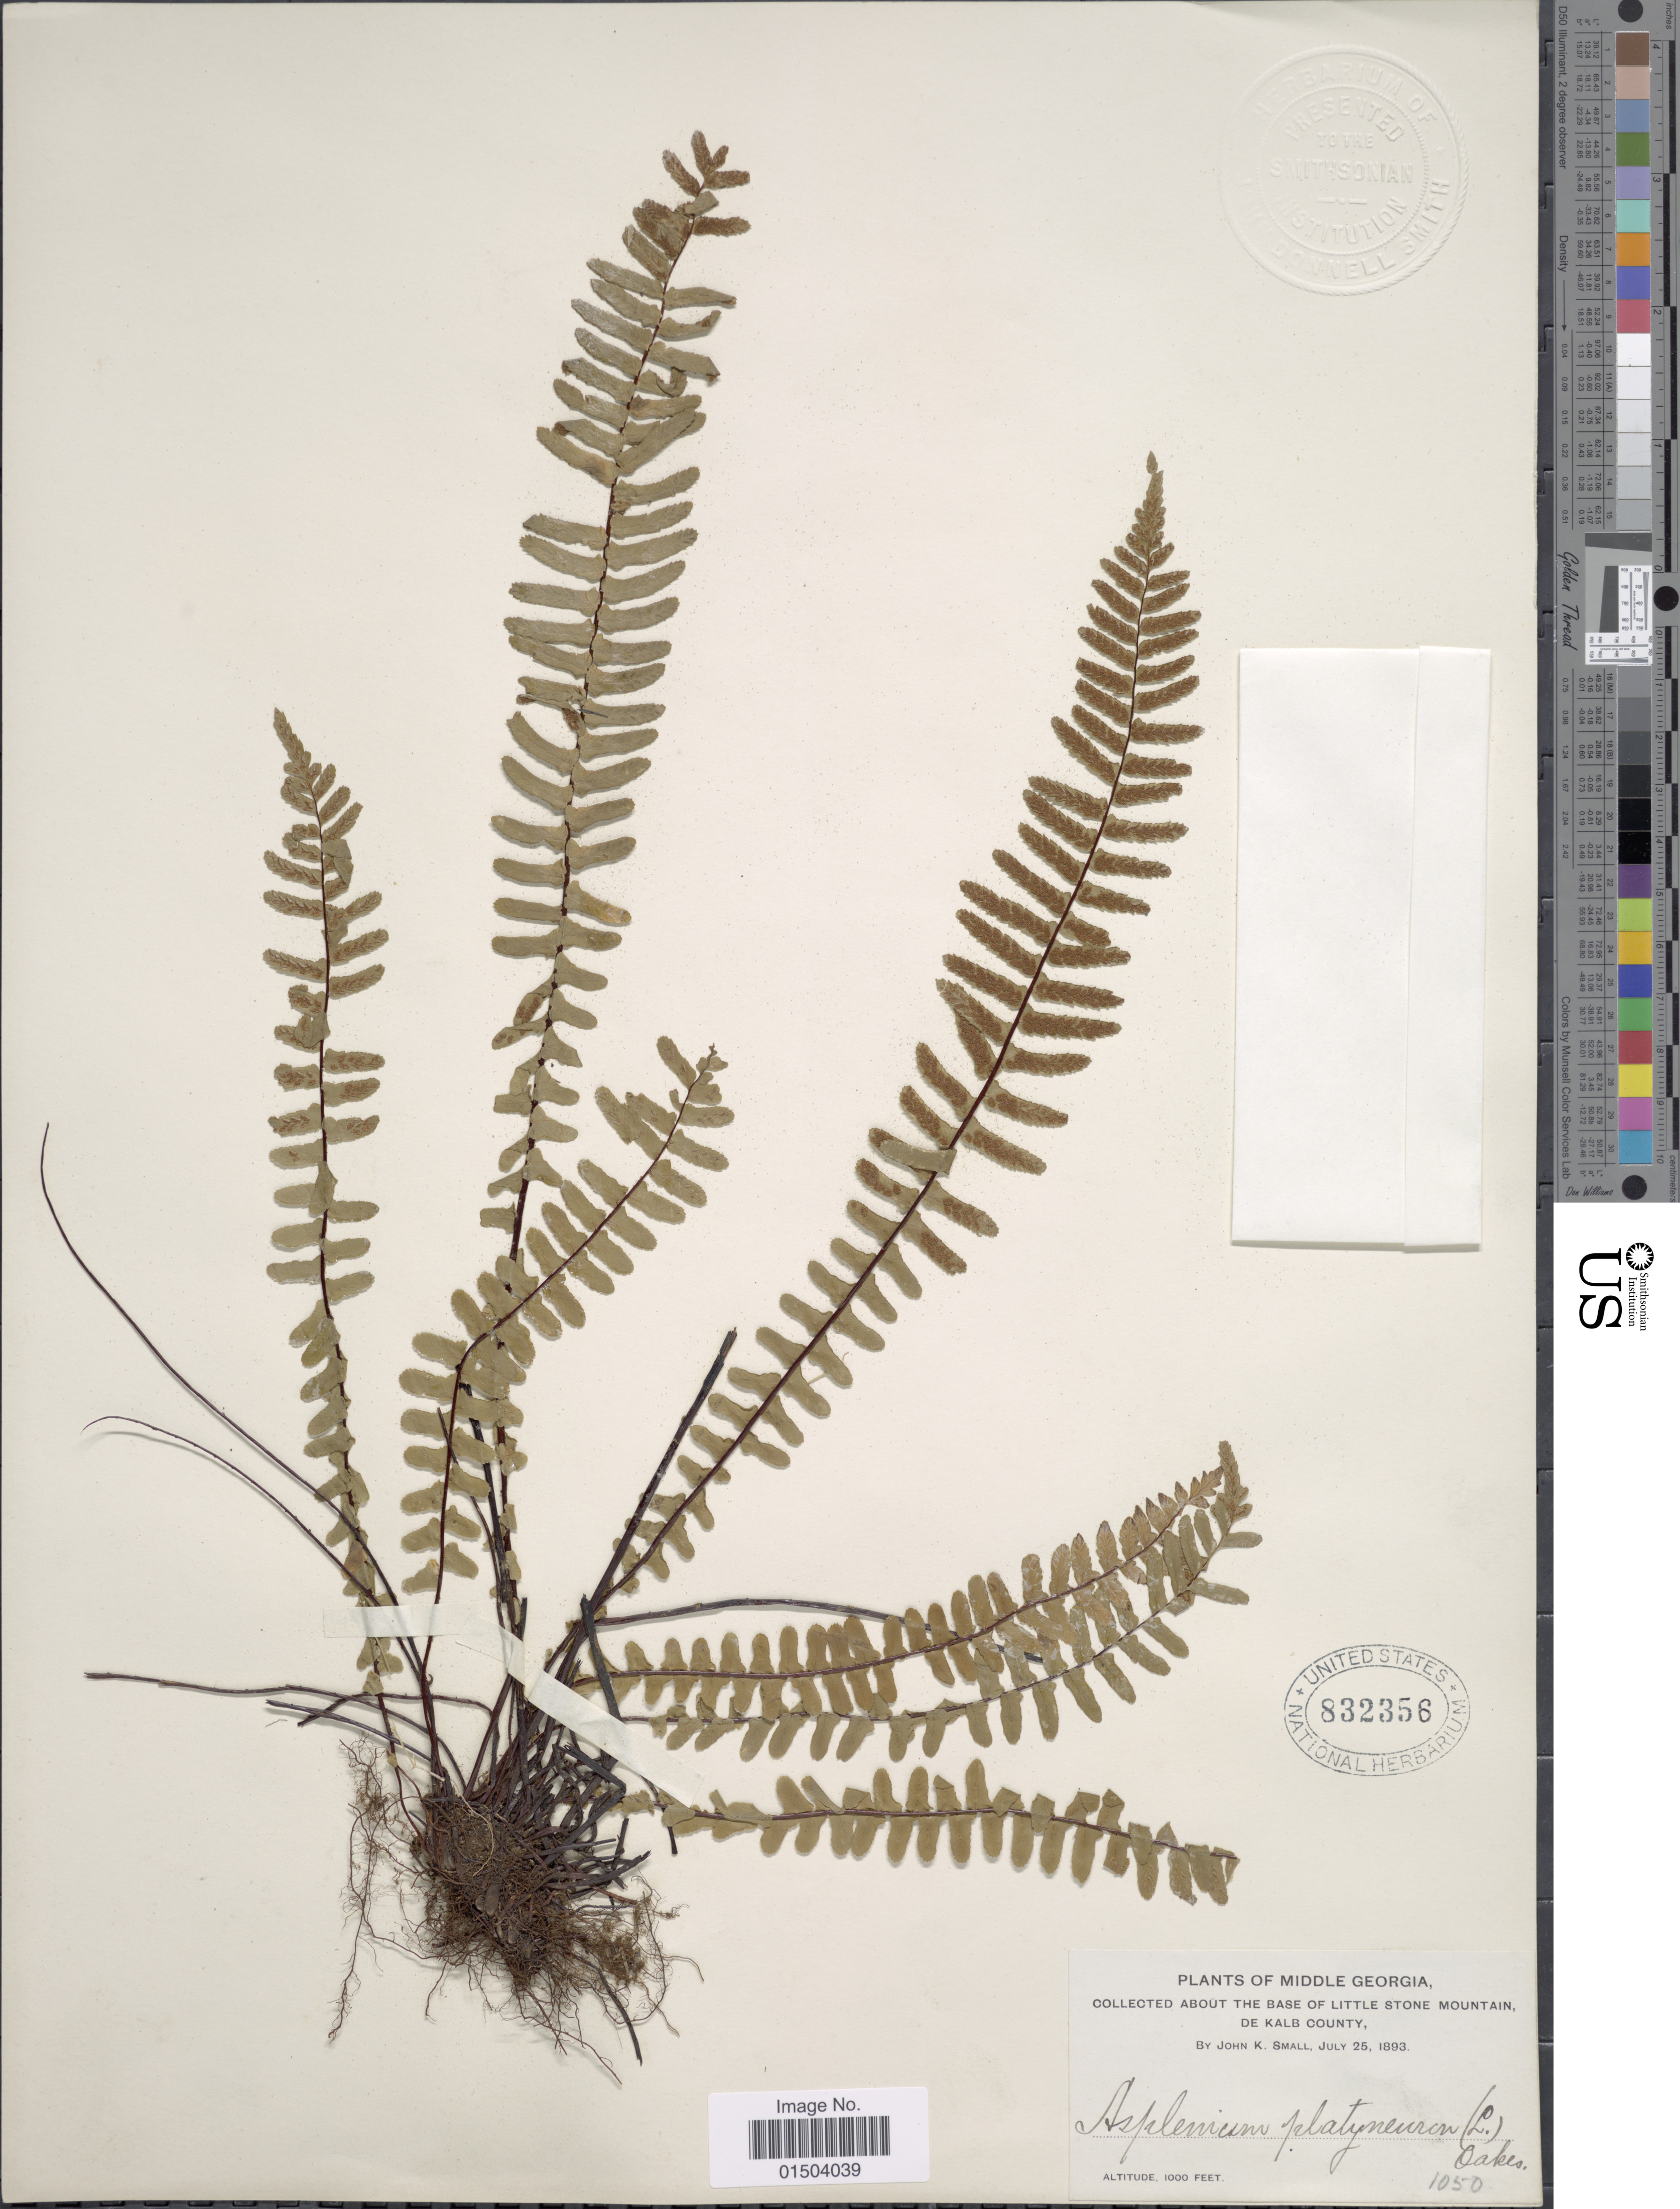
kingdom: Plantae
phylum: Tracheophyta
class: Polypodiopsida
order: Polypodiales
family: Aspleniaceae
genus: Asplenium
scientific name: Asplenium platyneuron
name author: (L.) Britton, Stearns & Poggenb.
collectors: J. K. Small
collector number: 1050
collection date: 1893-07-25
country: United States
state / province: Georgia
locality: Middle Georgia. About the base of Little Stone Mountain, De Kalb County.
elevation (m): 305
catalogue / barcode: US 832356